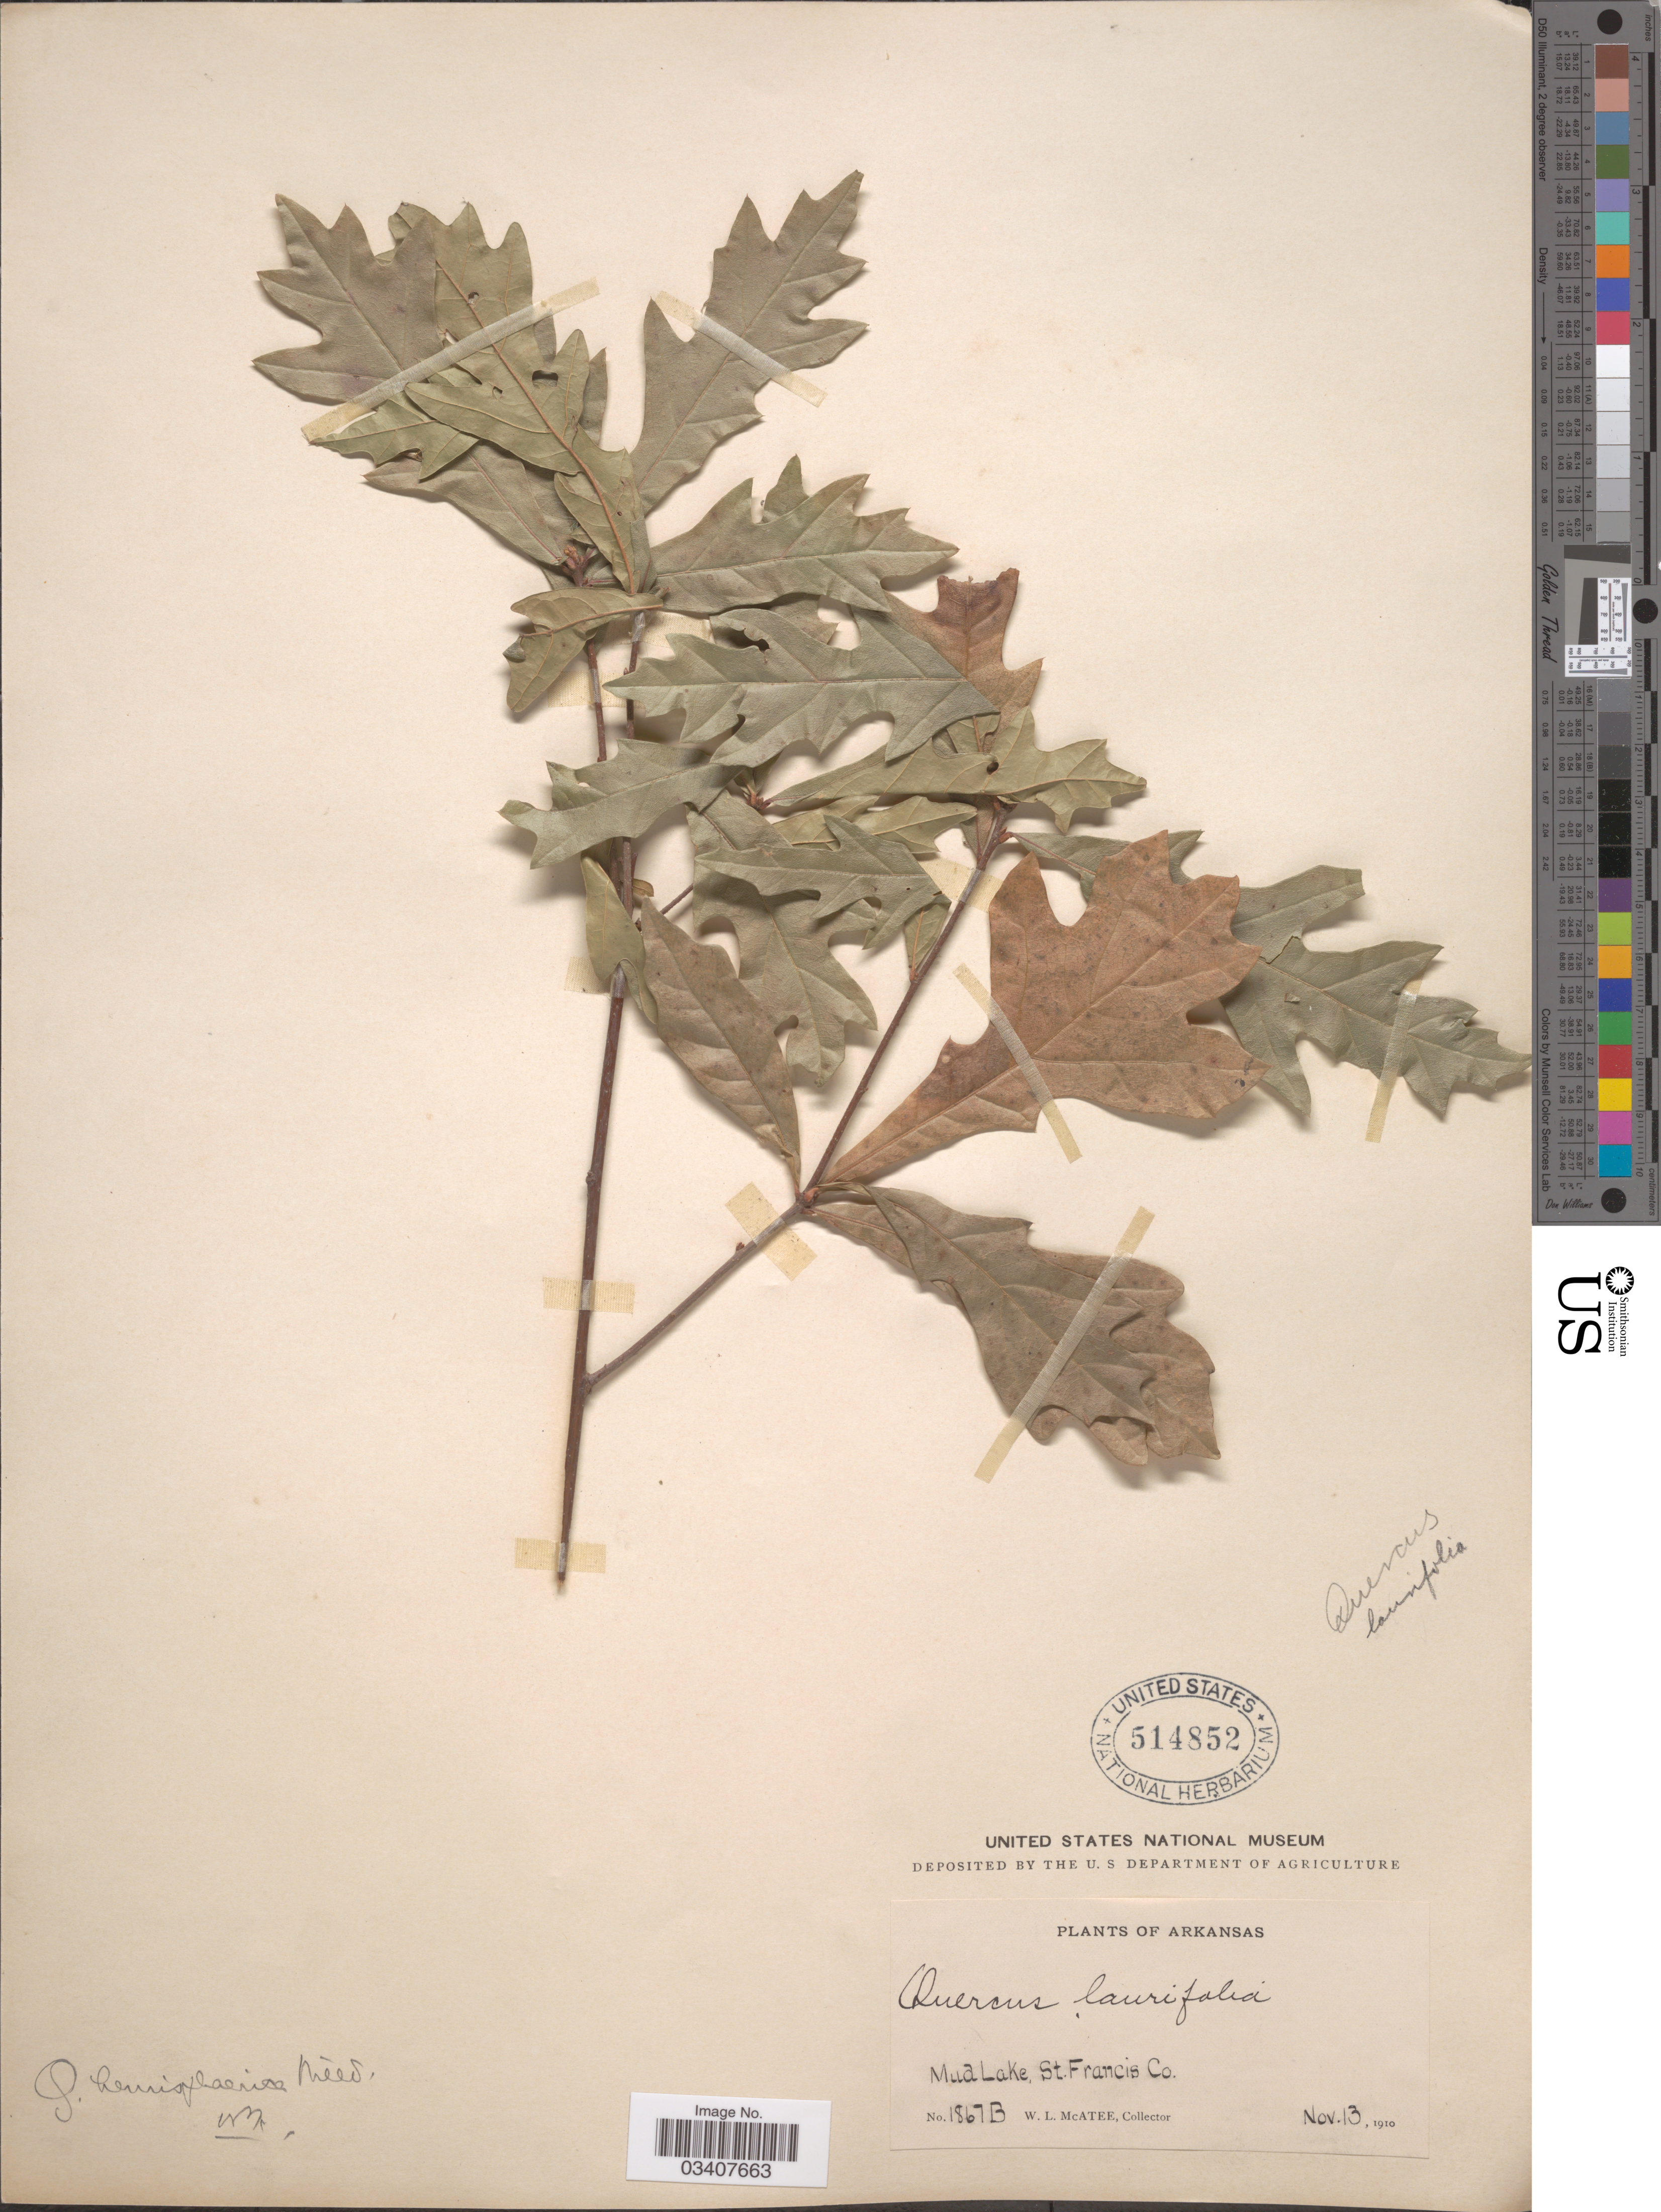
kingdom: Plantae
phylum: Tracheophyta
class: Magnoliopsida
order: Fagales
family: Fagaceae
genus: Quercus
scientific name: Quercus nigra f. hemisphaerica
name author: (W. Bartram ex Willd.) Trel.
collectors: W. McAtee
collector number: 1867B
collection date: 1910-11-13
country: United States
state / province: Arkansas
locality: Mud Lake, St. Francis Co.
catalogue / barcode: US 514852